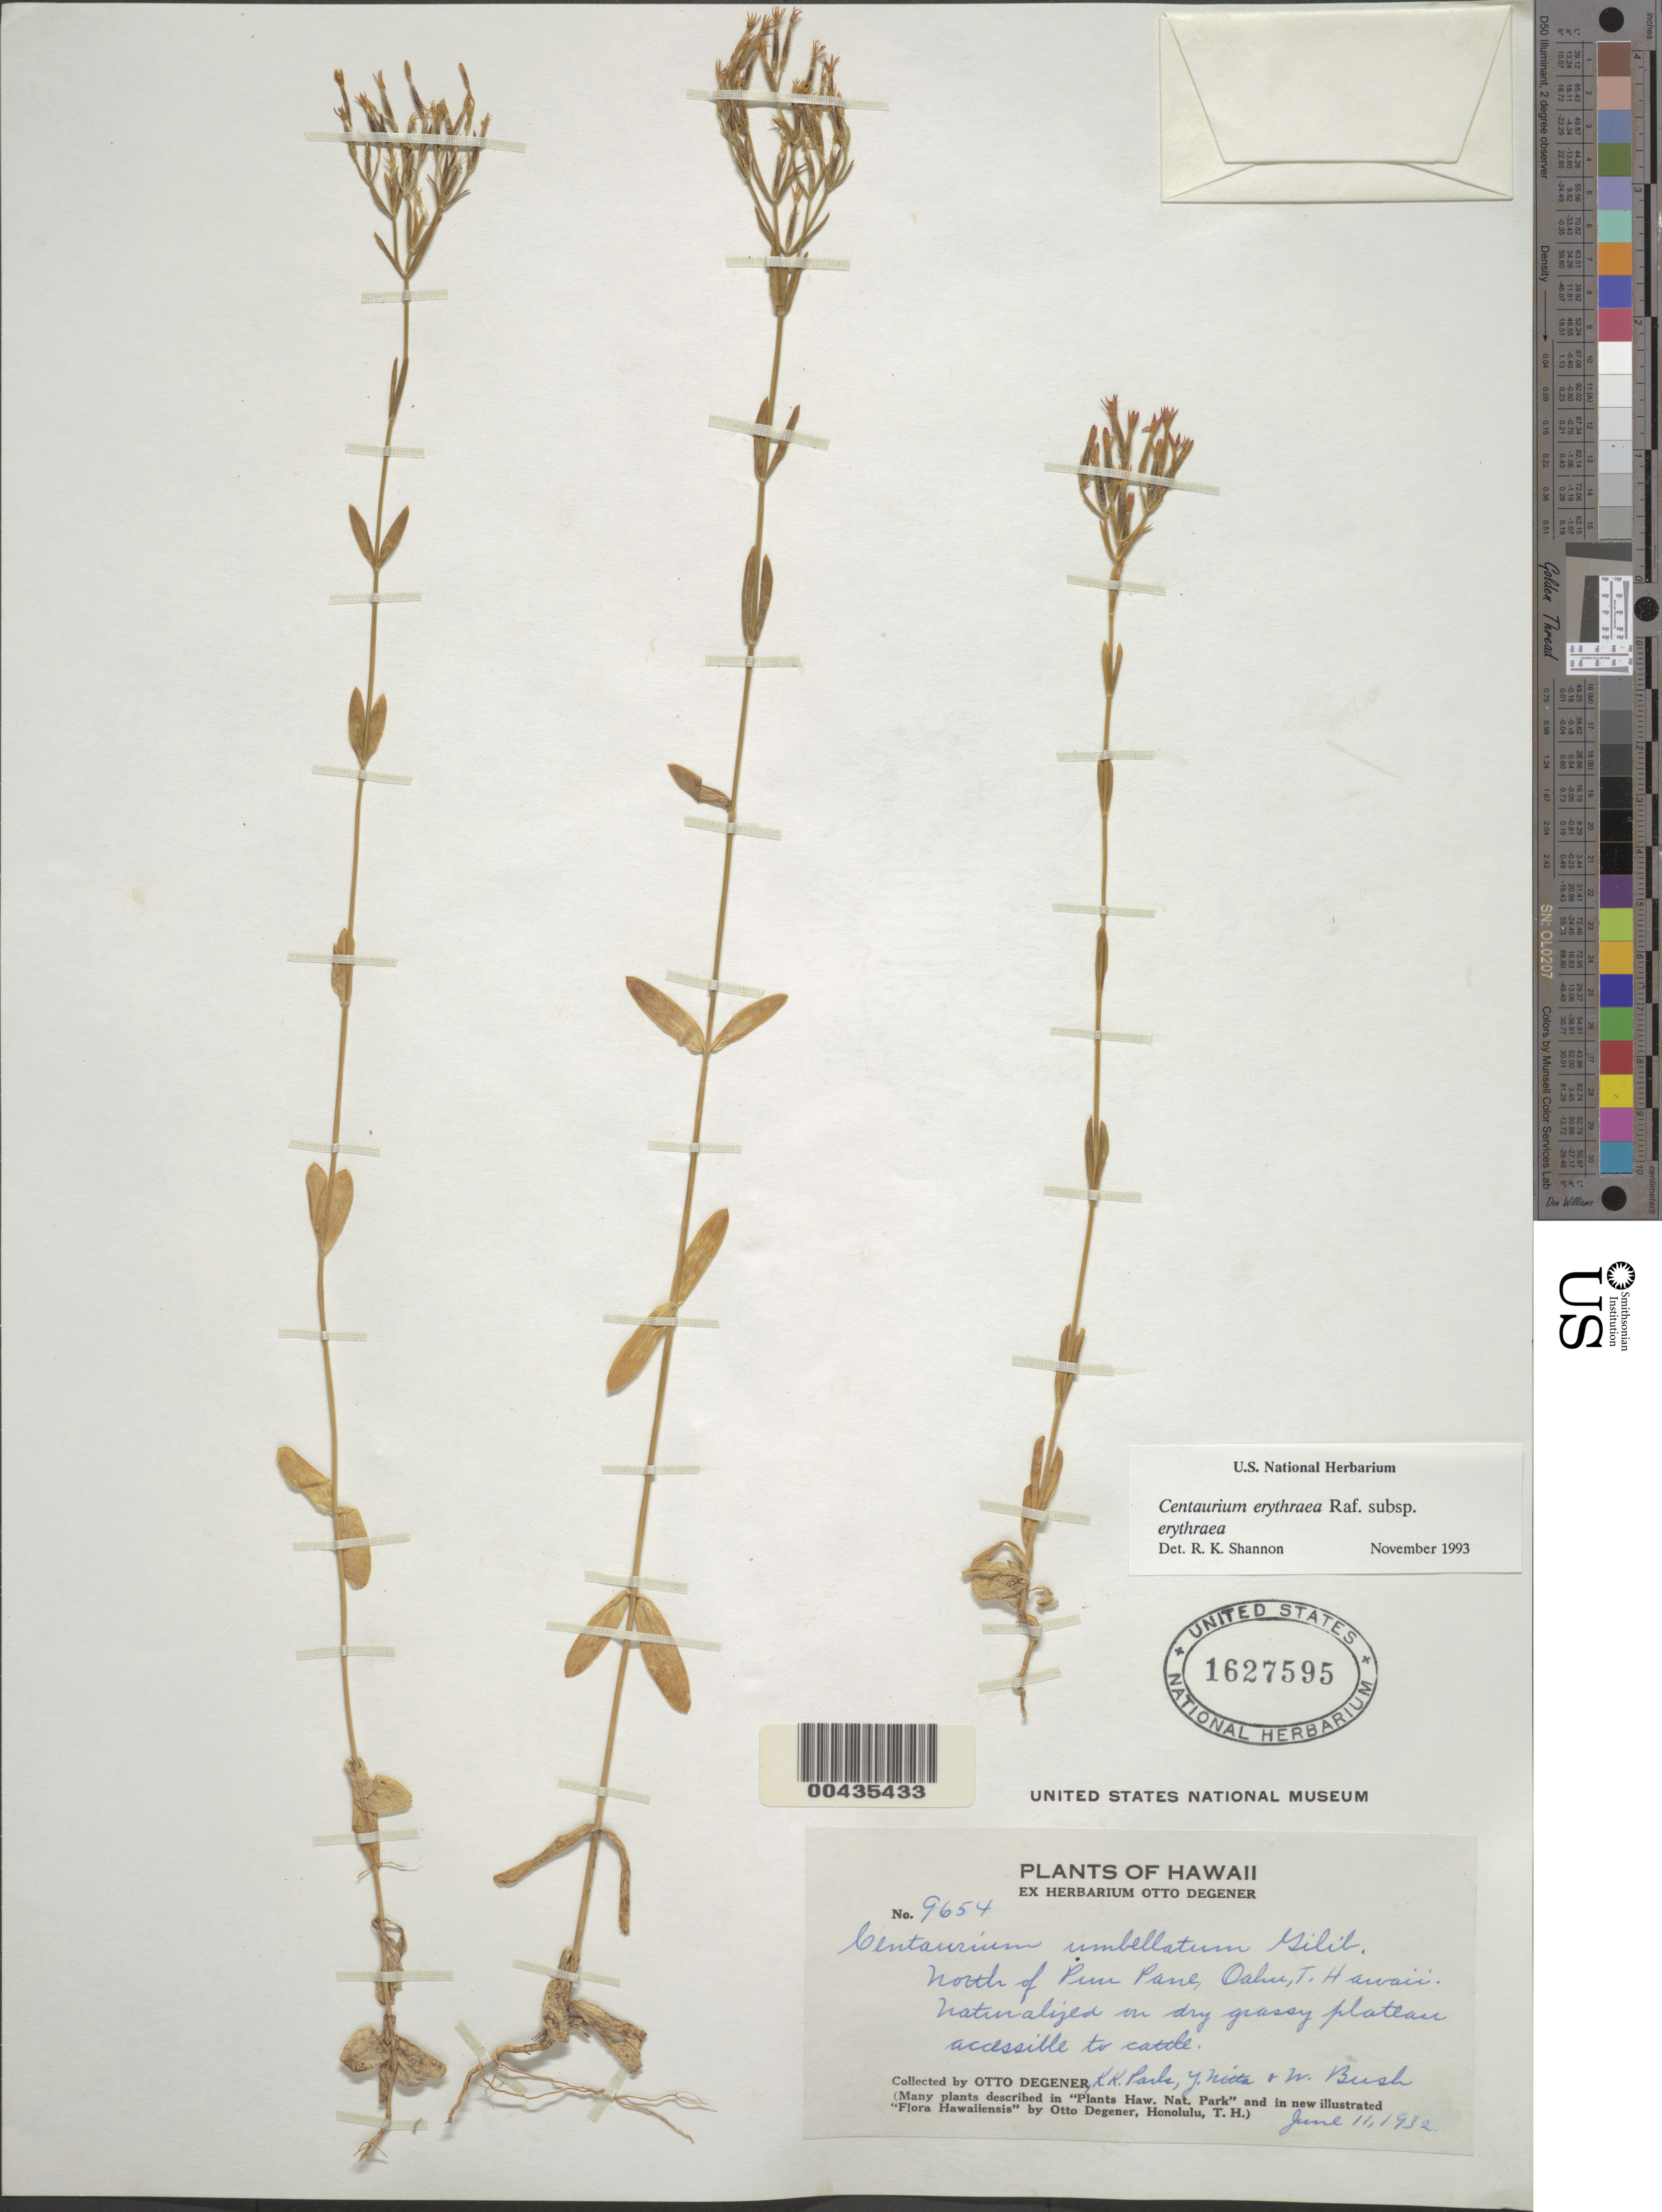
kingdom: Plantae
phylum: Tracheophyta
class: Magnoliopsida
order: Gentianales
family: Gentianaceae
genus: Centaurium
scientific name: Centaurium erythraea subsp. erythraea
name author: Rafn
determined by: Shannon, R. K., (UNITED STATES)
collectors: O. Degener, K. Park, Y. Nitta & W. Bush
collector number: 9654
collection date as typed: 11 Jun 1932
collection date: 1932-06-11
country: United States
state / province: Hawaii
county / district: Honolulu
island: Oahu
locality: N of Puu Pane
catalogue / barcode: US 1627595